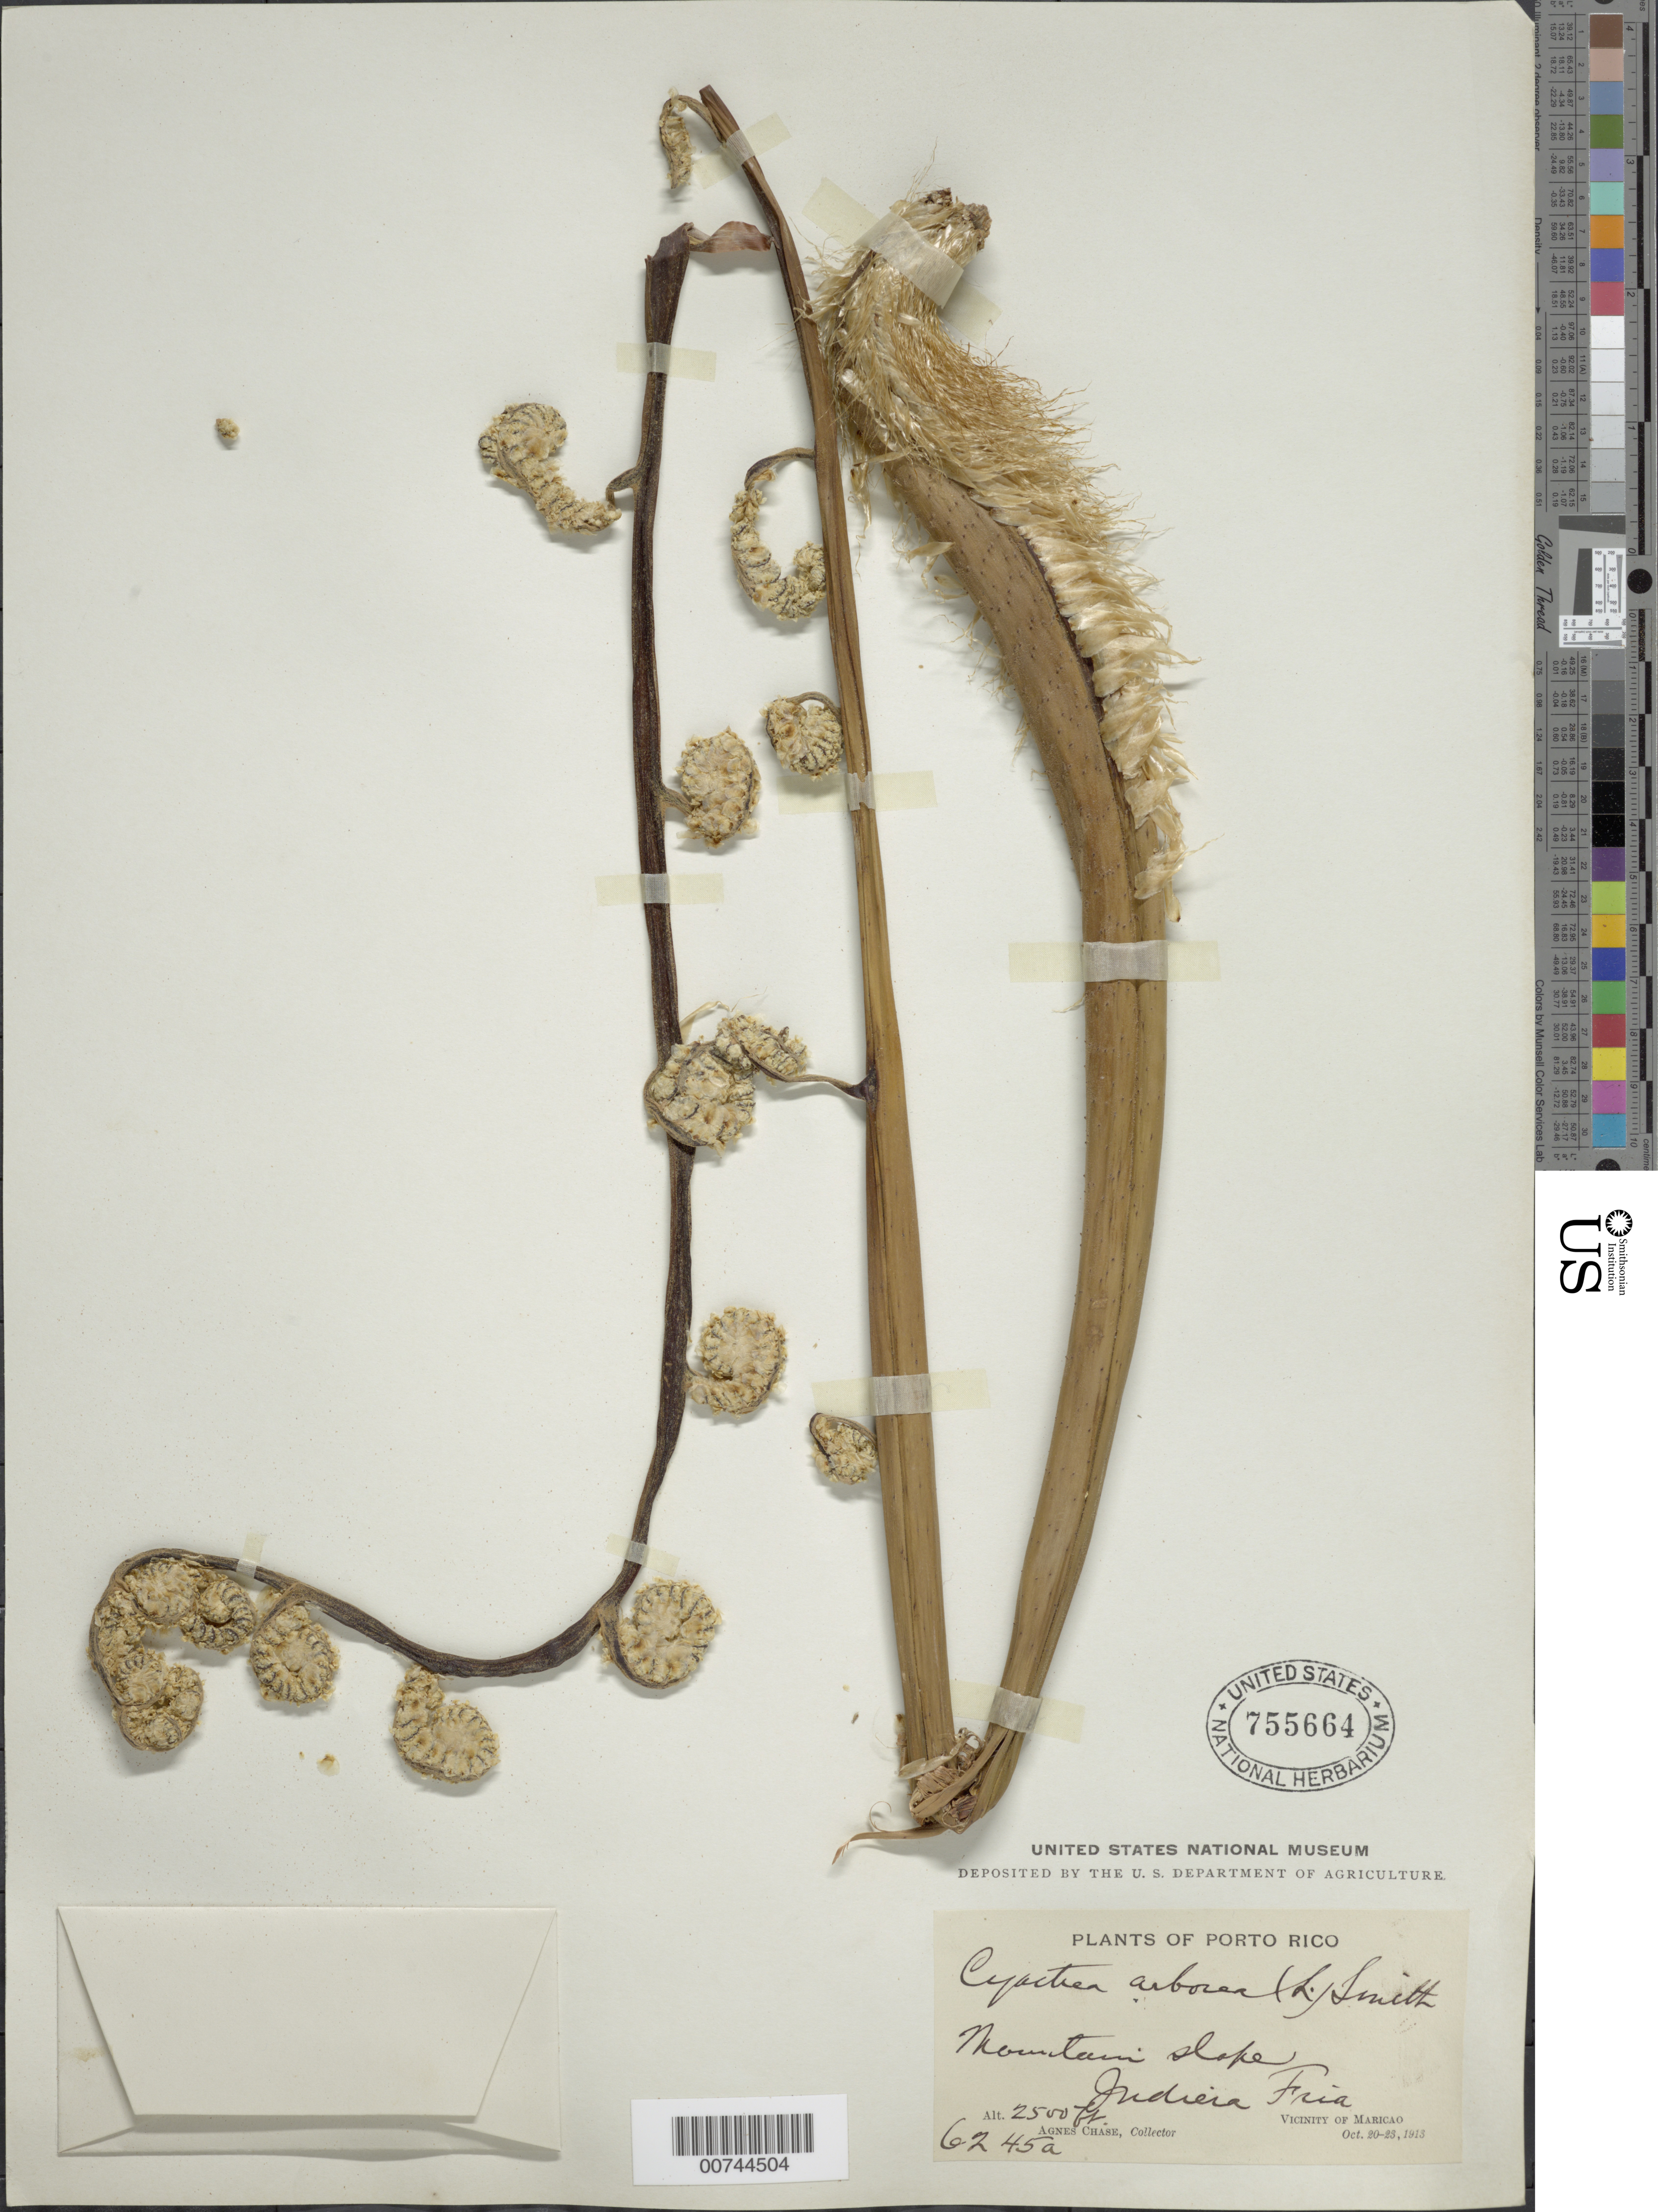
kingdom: Plantae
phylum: Tracheophyta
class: Polypodiopsida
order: Cyatheales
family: Cyatheaceae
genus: Cyathea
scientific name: Cyathea arborea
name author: (L.) Sm.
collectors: A. Chase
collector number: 6245a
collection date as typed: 20 Oct 1913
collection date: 1913-10-20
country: Puerto Rico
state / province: Maricao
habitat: Mountain slope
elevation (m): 762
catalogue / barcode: US 755664